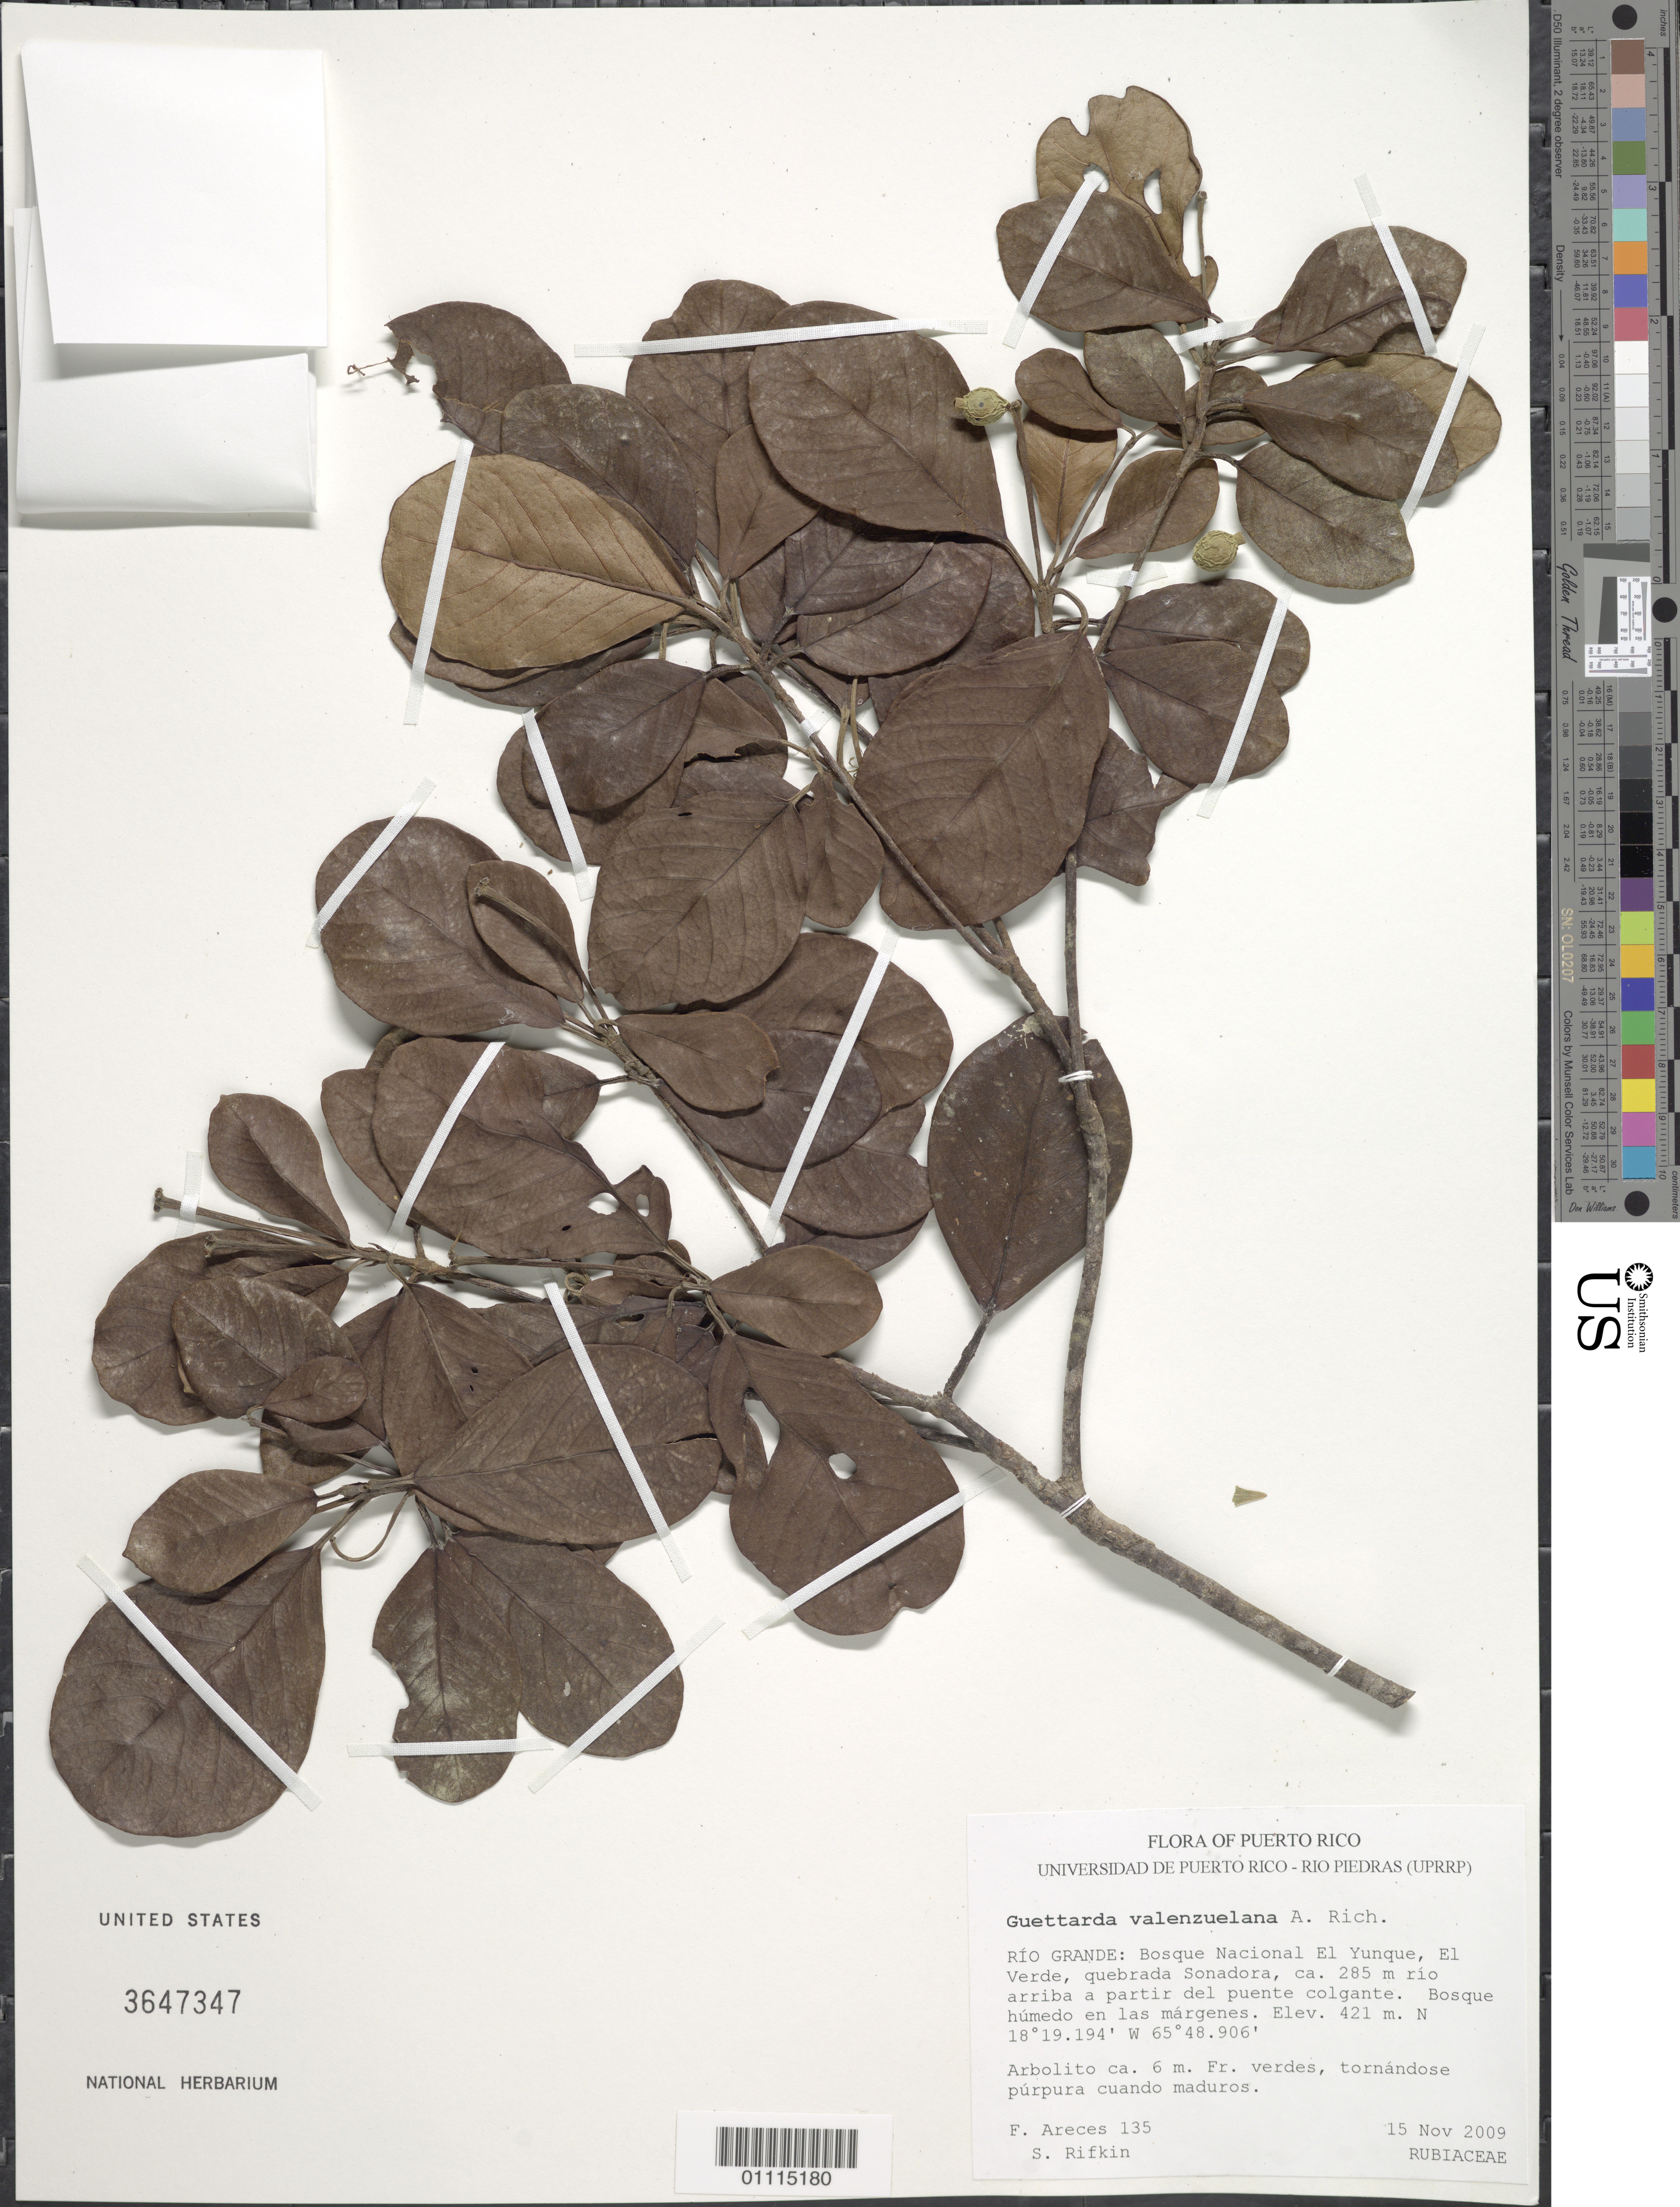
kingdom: Plantae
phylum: Tracheophyta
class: Magnoliopsida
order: Gentianales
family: Rubiaceae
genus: Guettarda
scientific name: Guettarda valenzuelana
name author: A. Rich.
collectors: F. Areces Berazaín & S. Rifkin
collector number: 135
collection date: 2009-11-15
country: Puerto Rico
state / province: Río Grande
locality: Bosque Nacional El Yunque, El Verde, quebrada Sonadora, about 285 m río arriba a partir del puente colgante.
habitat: Bosque húmedo en las márgenes.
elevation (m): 421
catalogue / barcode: US 3647347